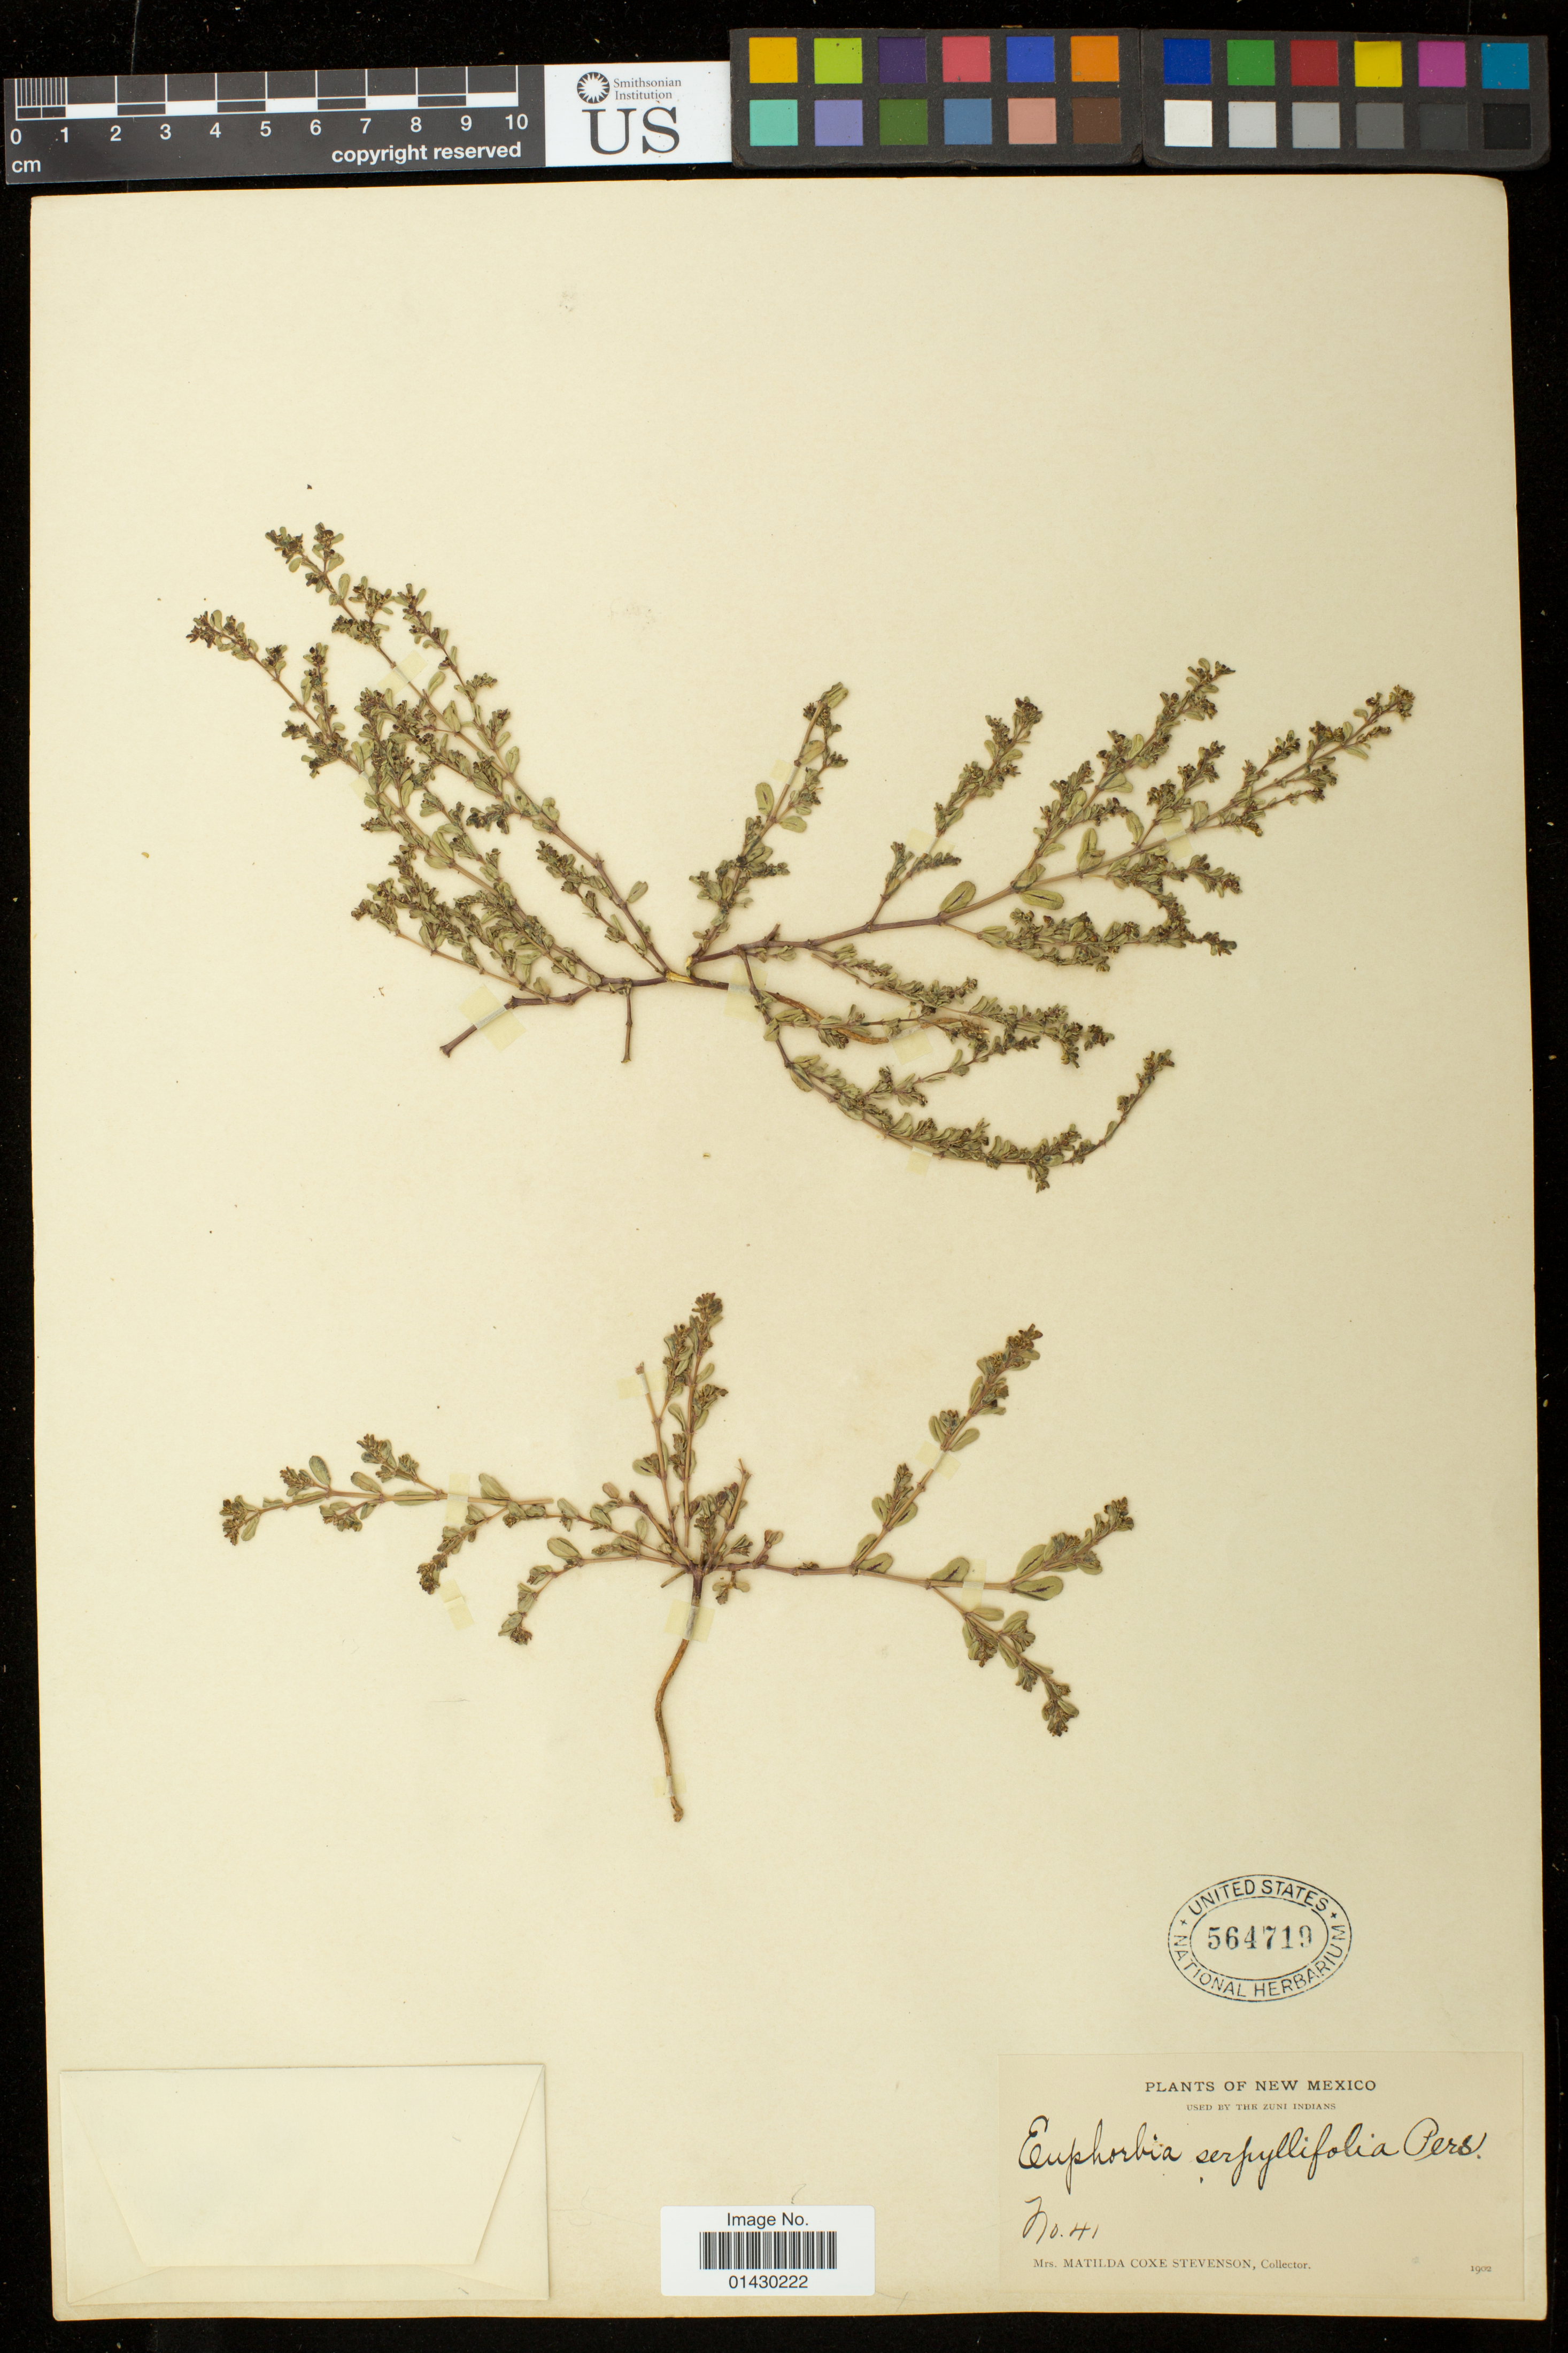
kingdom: Plantae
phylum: Tracheophyta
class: Magnoliopsida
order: Malpighiales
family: Euphorbiaceae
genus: Euphorbia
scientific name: Euphorbia serpillifolia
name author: Pers.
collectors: M. Stevenson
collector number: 41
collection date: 1902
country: United States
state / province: New Mexico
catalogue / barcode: US 564719